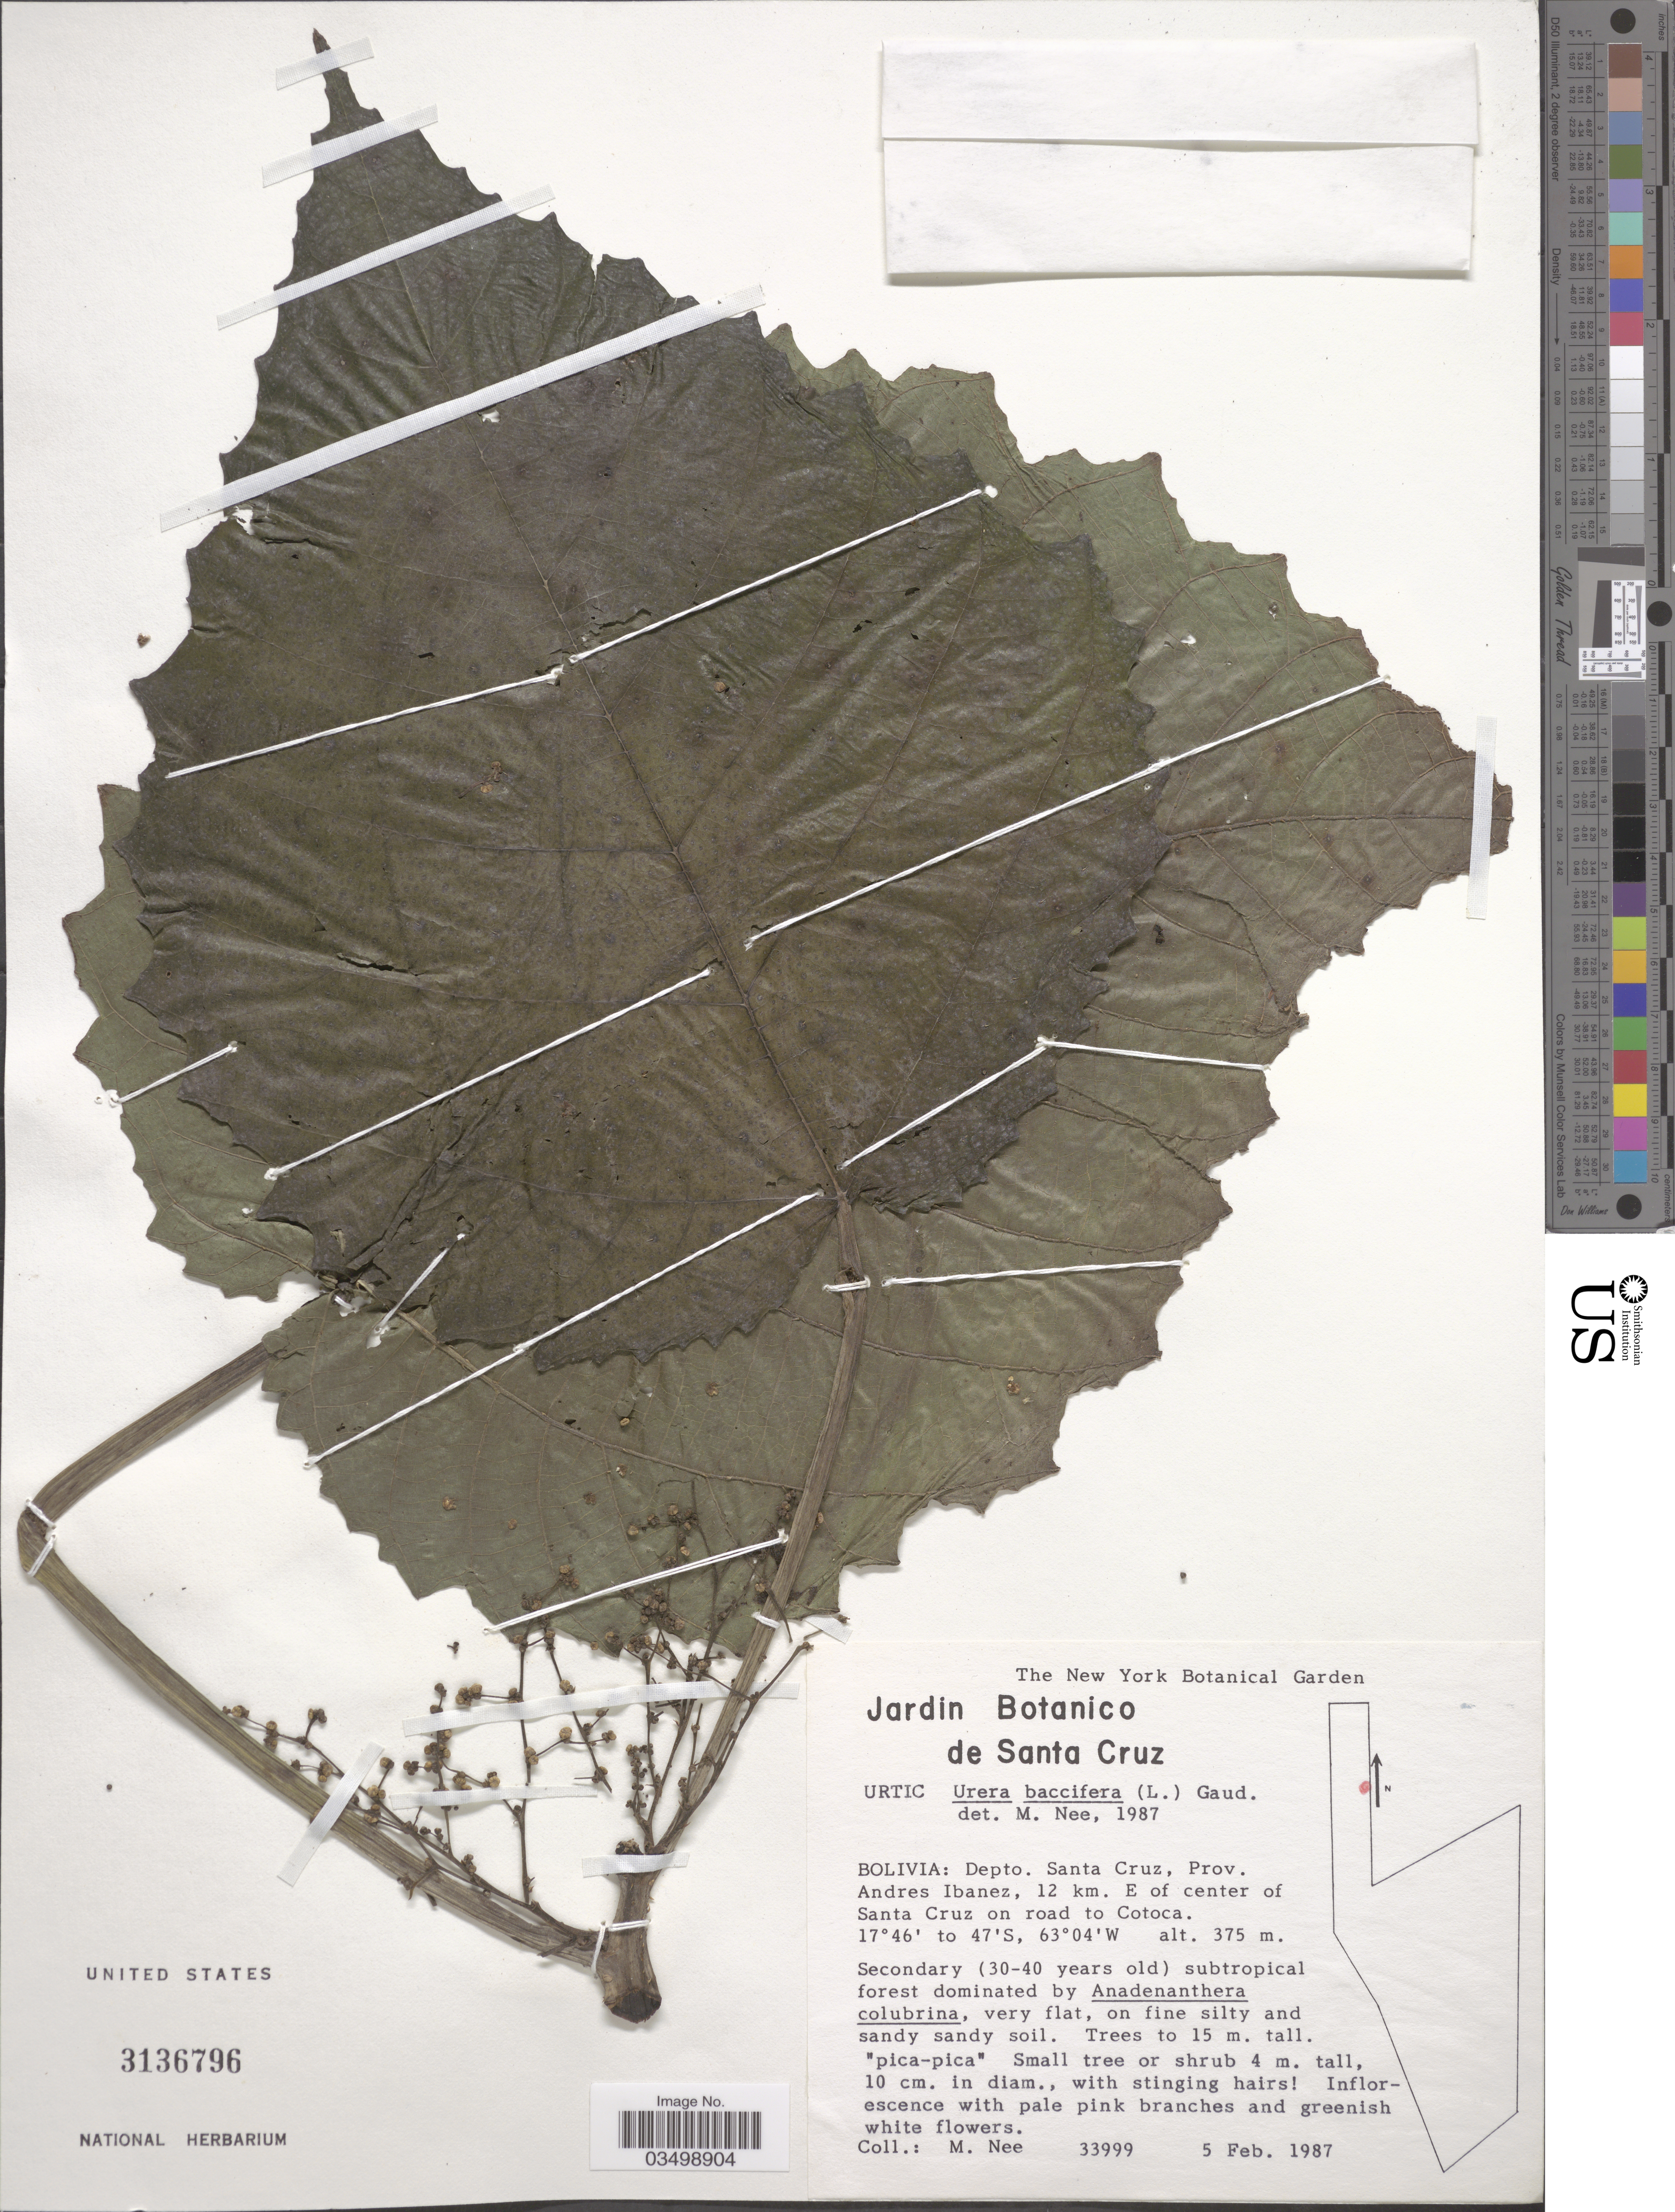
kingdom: Plantae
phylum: Tracheophyta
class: Magnoliopsida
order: Rosales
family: Urticaceae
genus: Urera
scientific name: Urera baccifera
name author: (L.) Gaudich. ex Wedd.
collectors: M. Nee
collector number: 33999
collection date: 1987-02-05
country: Bolivia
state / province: Santa Cruz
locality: Depto. Santa Cruz, Prov. Andres Ibanez, 12 km. E of center of Santa Cruz on road to Cotoca.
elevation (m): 375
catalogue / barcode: US 3136796